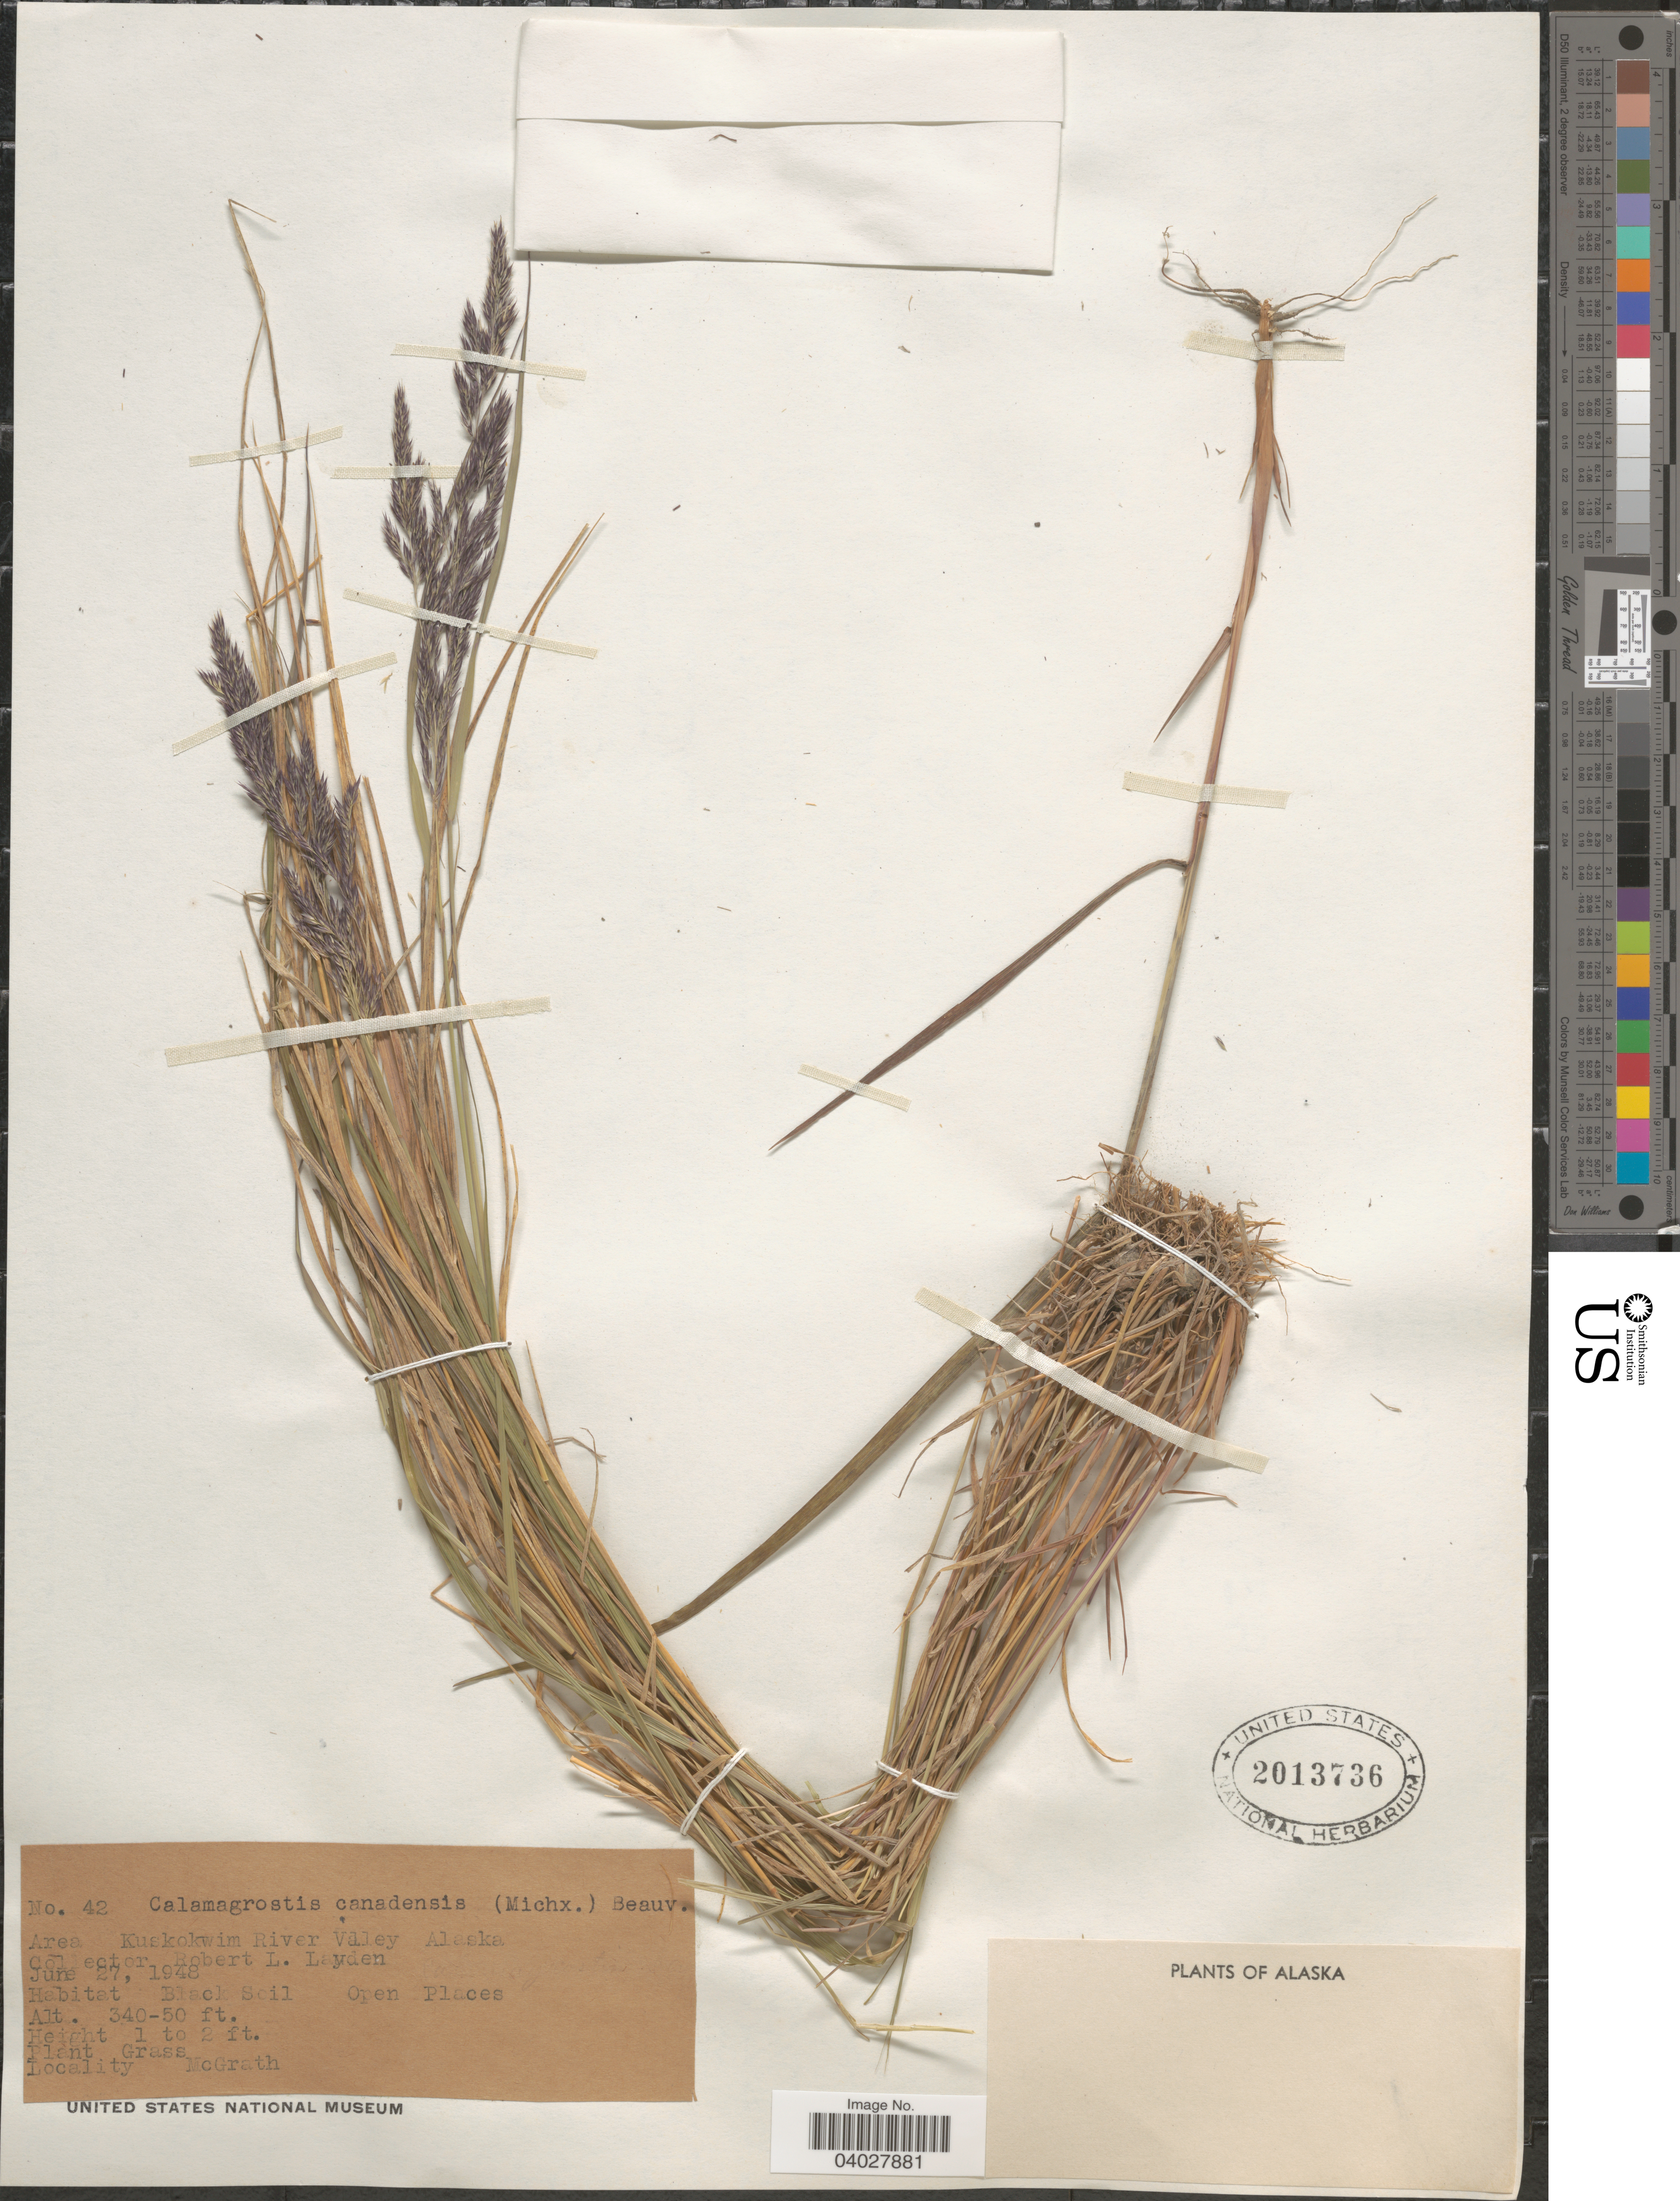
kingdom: Plantae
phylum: Tracheophyta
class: Liliopsida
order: Poales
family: Poaceae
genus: Calamagrostis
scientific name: Calamagrostis canadensis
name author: (Michx.) P. Beauv.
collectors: R. Layden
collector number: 42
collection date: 1948-06-27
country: United States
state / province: Alaska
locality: Area Kuskokwim River Valley. McGrath.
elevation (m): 104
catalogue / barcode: US 2013736